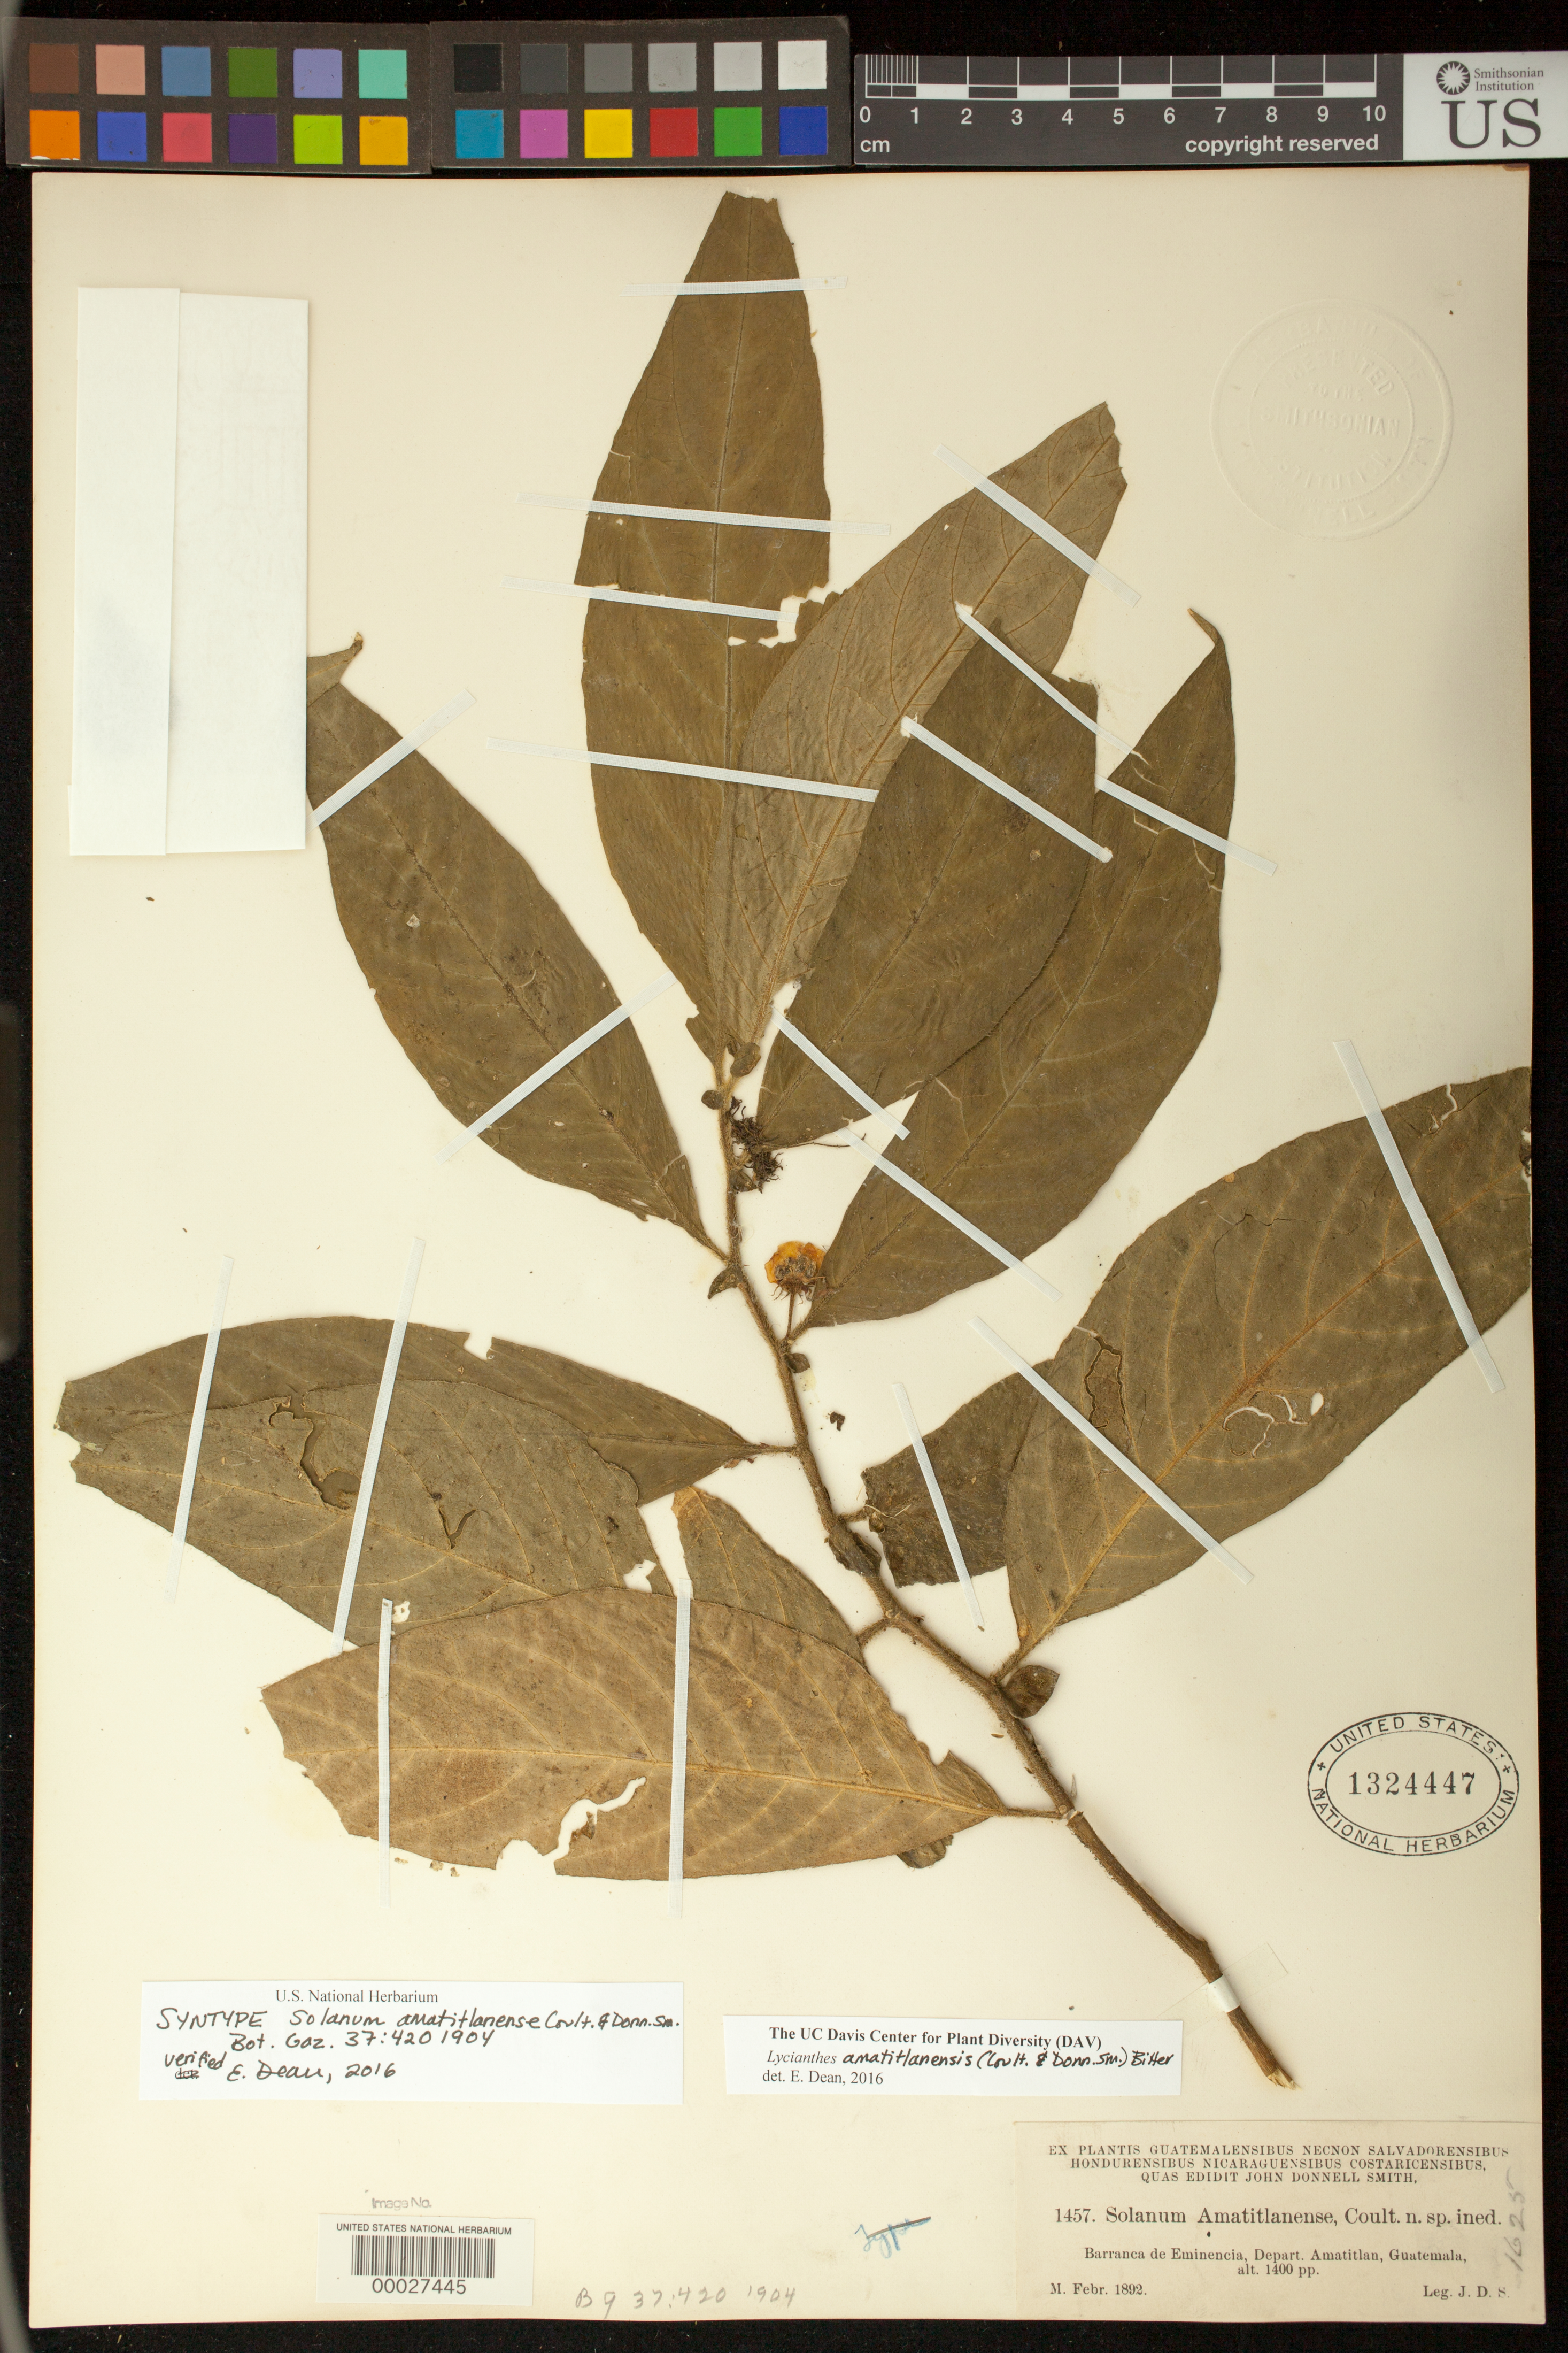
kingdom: Plantae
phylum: Tracheophyta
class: Magnoliopsida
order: Solanales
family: Solanaceae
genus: Solanum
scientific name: Solanum amatitlanense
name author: J.M. Coult. & Donn. Sm.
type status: Syntype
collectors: J. Donnell Smith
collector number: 1457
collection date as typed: Feb 1892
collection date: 1892-02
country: Guatemala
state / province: Guatemala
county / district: Amatitlan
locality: Barranca de Eminencia, Depart. Amatitlán.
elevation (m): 427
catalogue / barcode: US 1324447